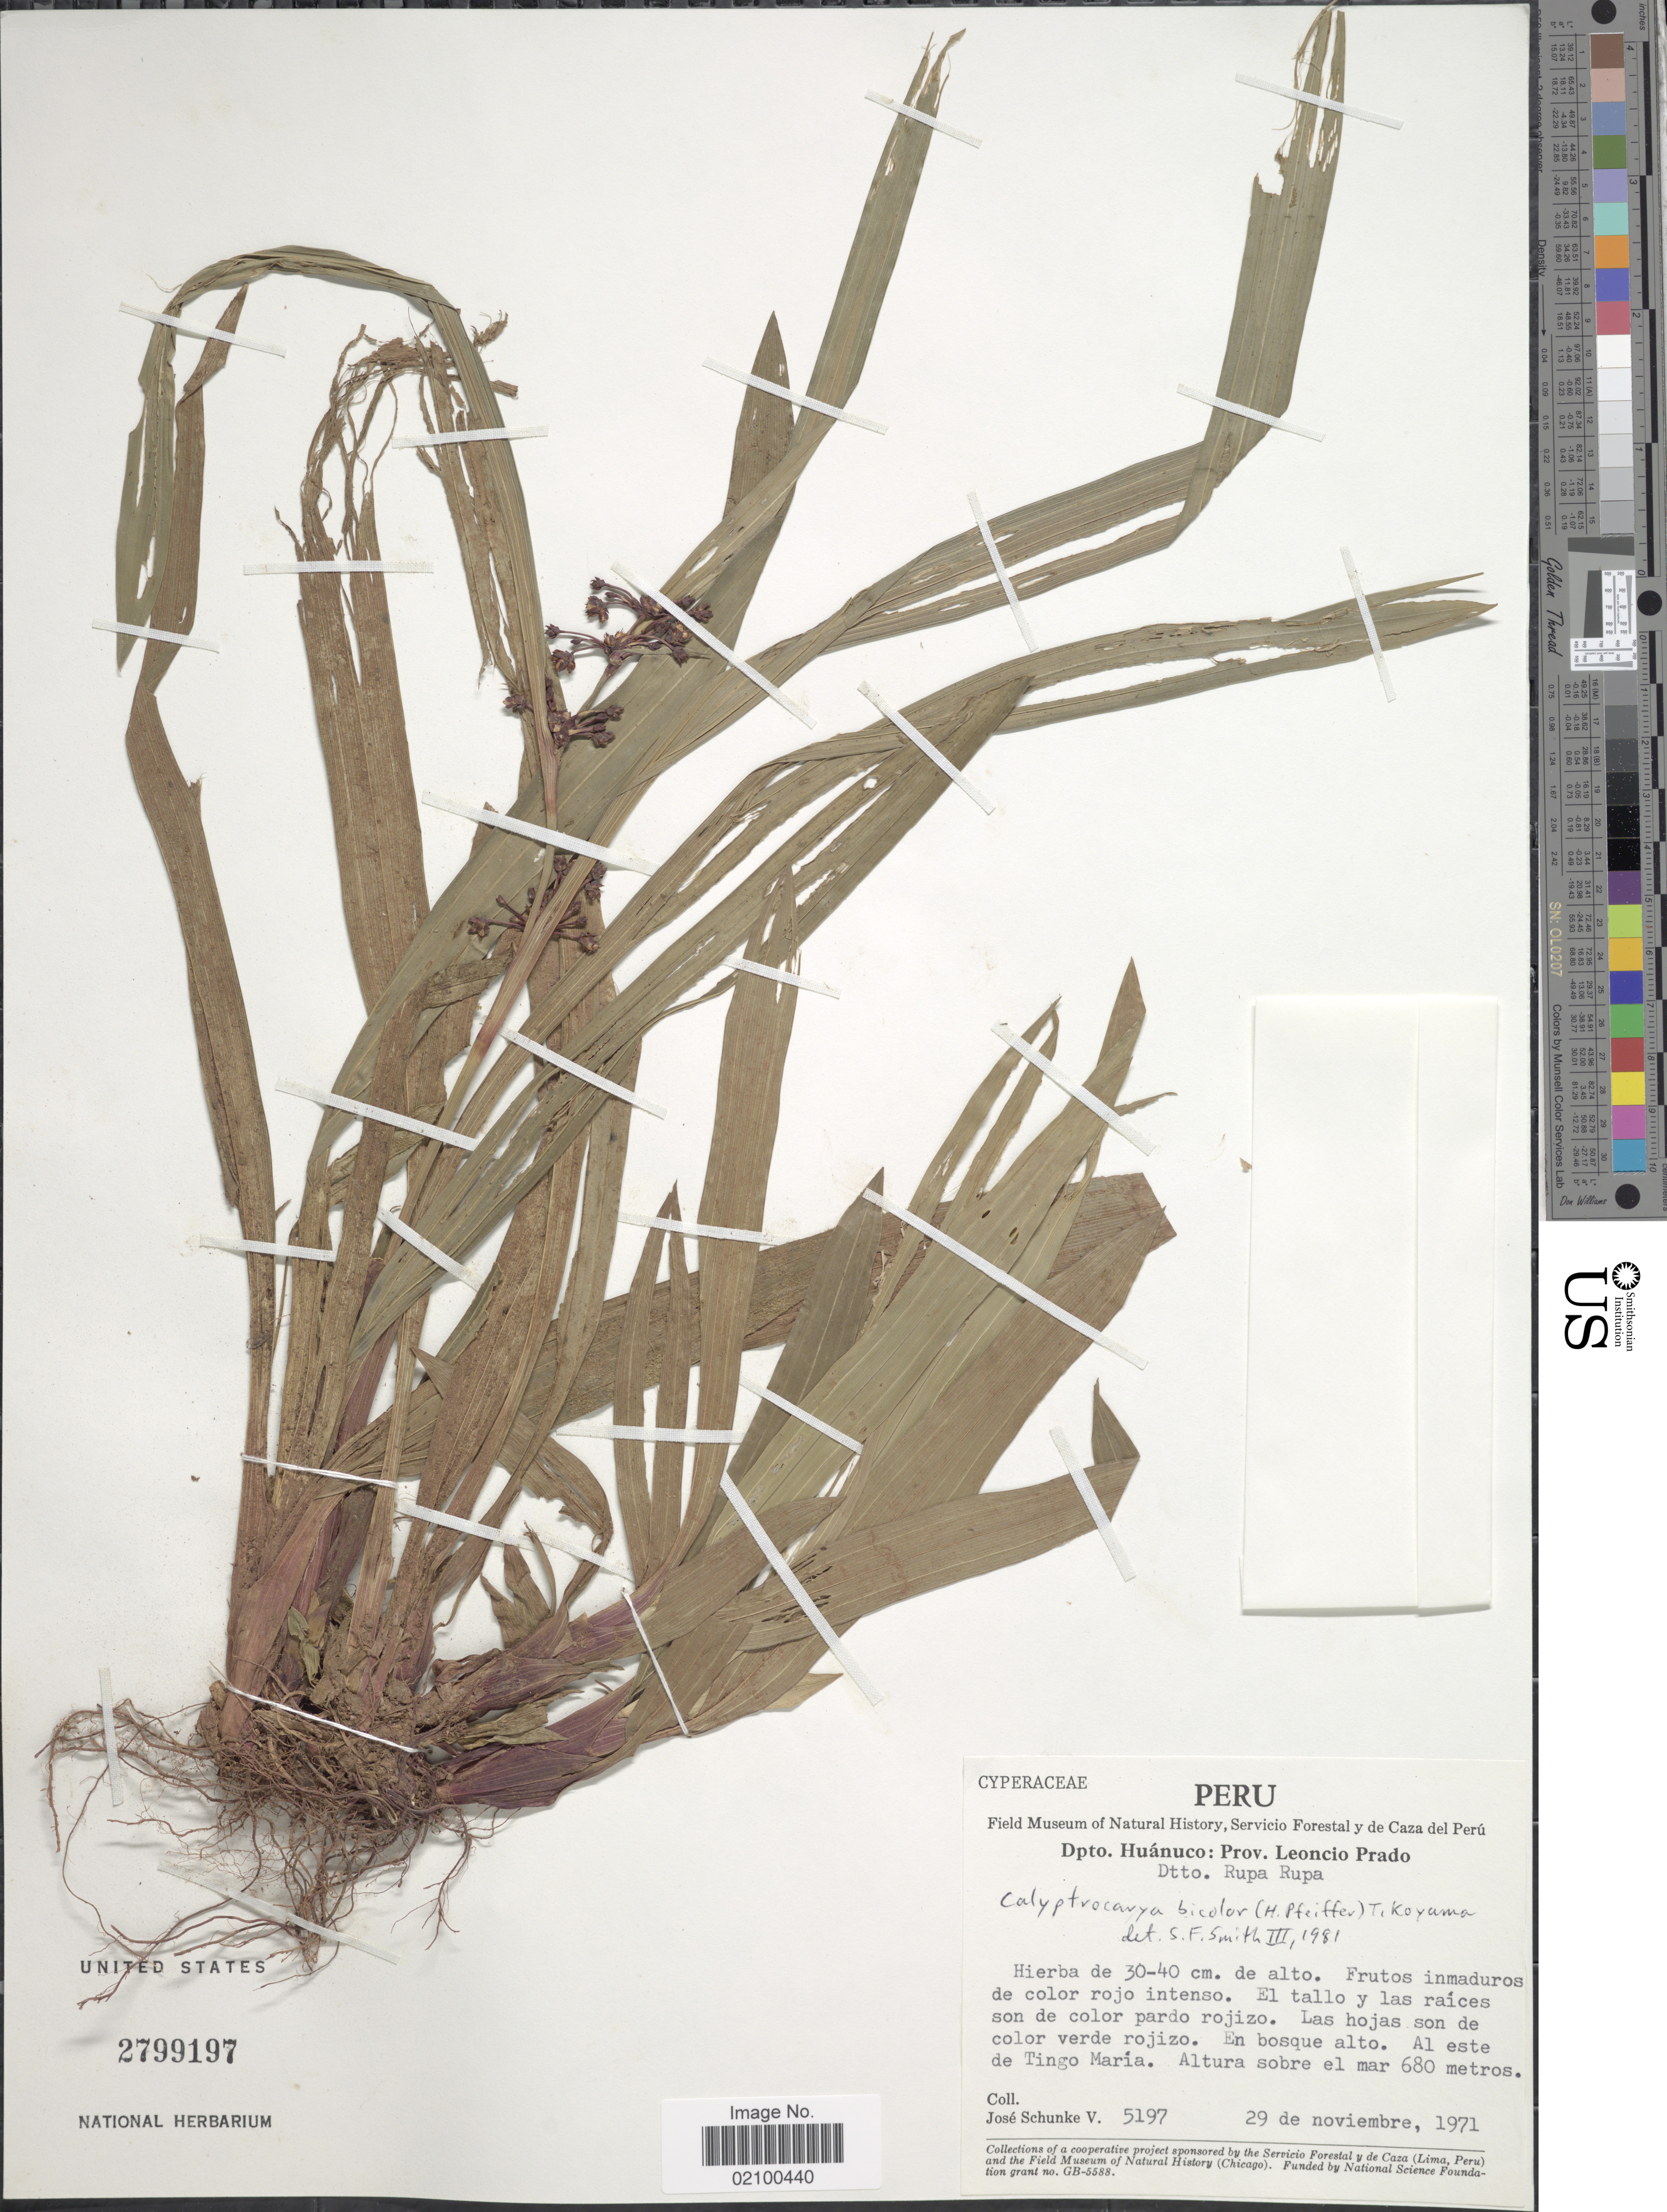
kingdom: Plantae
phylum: Tracheophyta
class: Liliopsida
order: Poales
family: Cyperaceae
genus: Calyptrocarya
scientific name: Calyptrocarya bicolor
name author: (H. Pfeiff.) T. Koyama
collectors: J. Schunke Vigo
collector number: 5197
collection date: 1971-11-29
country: Peru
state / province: Huánuco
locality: Dpto. Huanuco: Prov. Leoncio Prado. Dtto. Rupa Rupa. Al este de Tingo Maria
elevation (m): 680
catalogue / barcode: US 2799197